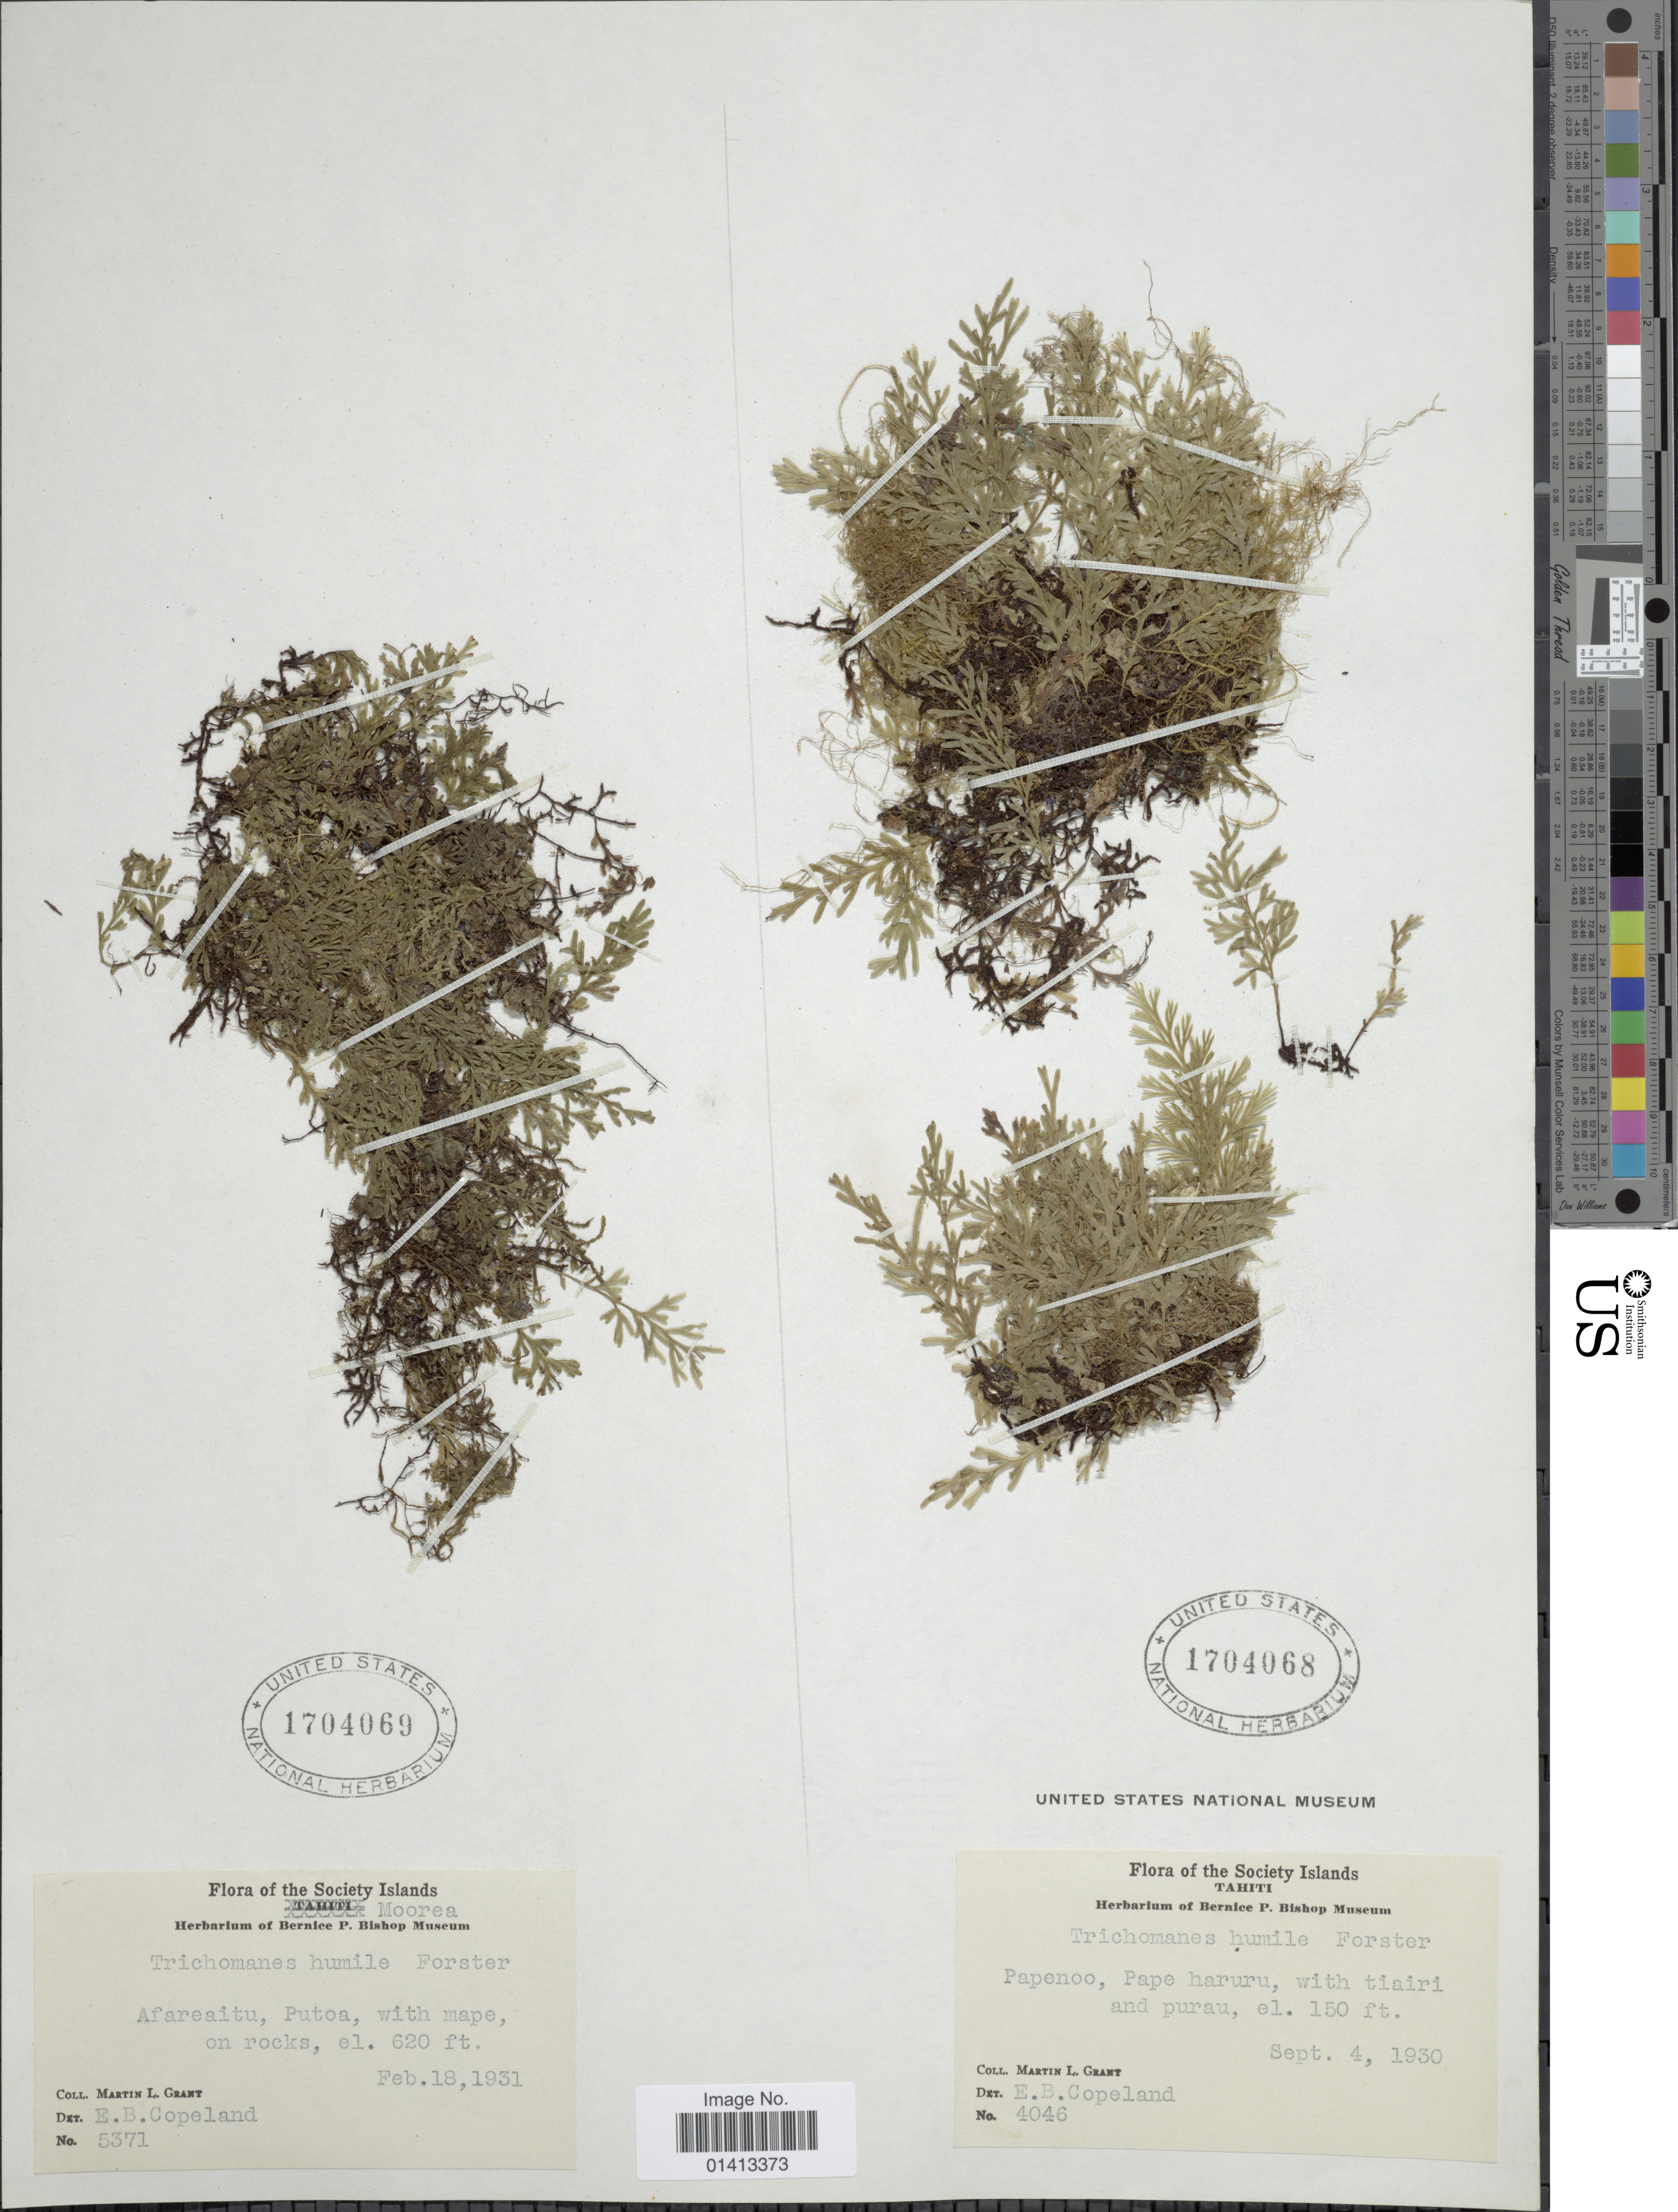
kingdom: Plantae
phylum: Tracheophyta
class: Polypodiopsida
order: Hymenophyllales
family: Hymenophyllaceae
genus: Crepidomanes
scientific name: Crepidomanes humilis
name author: (G. Forst.) Bosch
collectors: M. L. Grant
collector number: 5371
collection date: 1931-02-18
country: French Polynesia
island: Moorea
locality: The Society Islands, Moorea, Afareaitu, Putoa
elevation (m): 189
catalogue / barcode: US 1704069